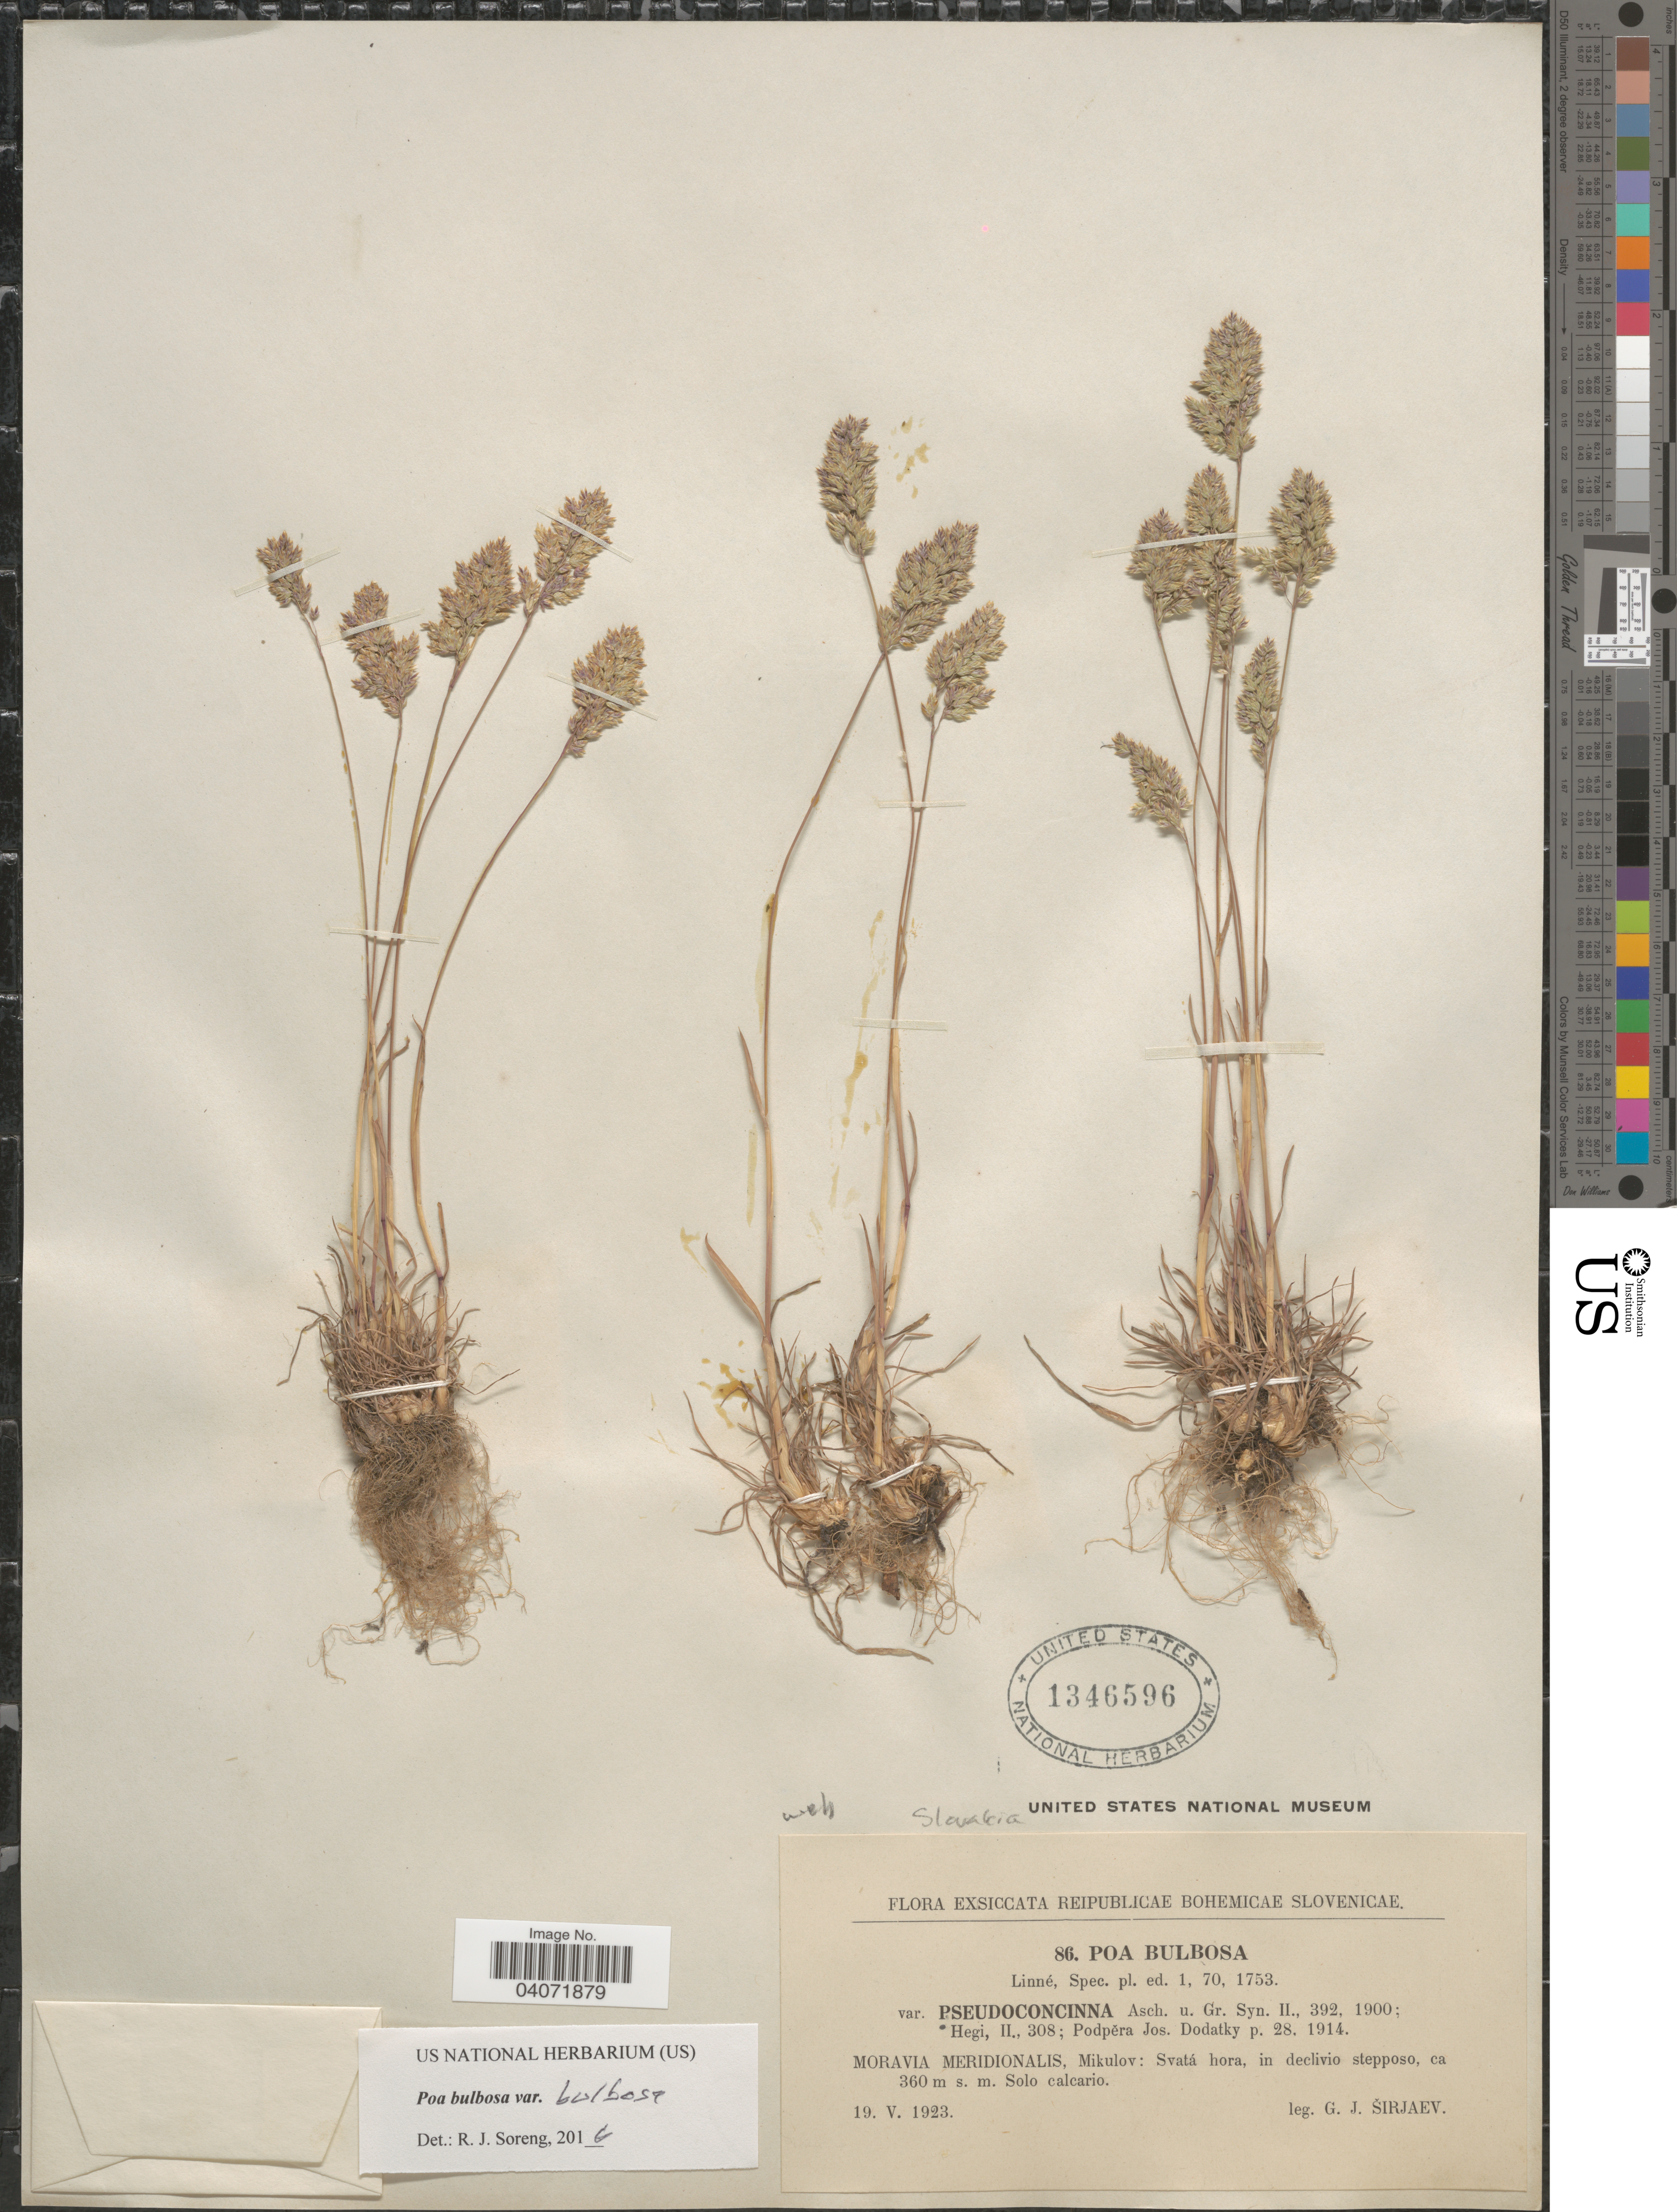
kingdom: Plantae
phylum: Tracheophyta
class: Liliopsida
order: Poales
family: Poaceae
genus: Poa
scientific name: Poa bulbosa subsp. bulbosa var. pseudoconcinna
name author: (Schur) Hegi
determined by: Soreng, Robert J., Research Associate (BOT), Smithsonian Institution - National Museum of Natural History (UNITED STATES)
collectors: G. Sirjaev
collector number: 86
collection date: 1923-05-19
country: Slovakia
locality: Moravia Meridionalis, Mikulov: Svatá hora, in declivio stepposo. Slovakia.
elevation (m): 360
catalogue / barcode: US 1346596